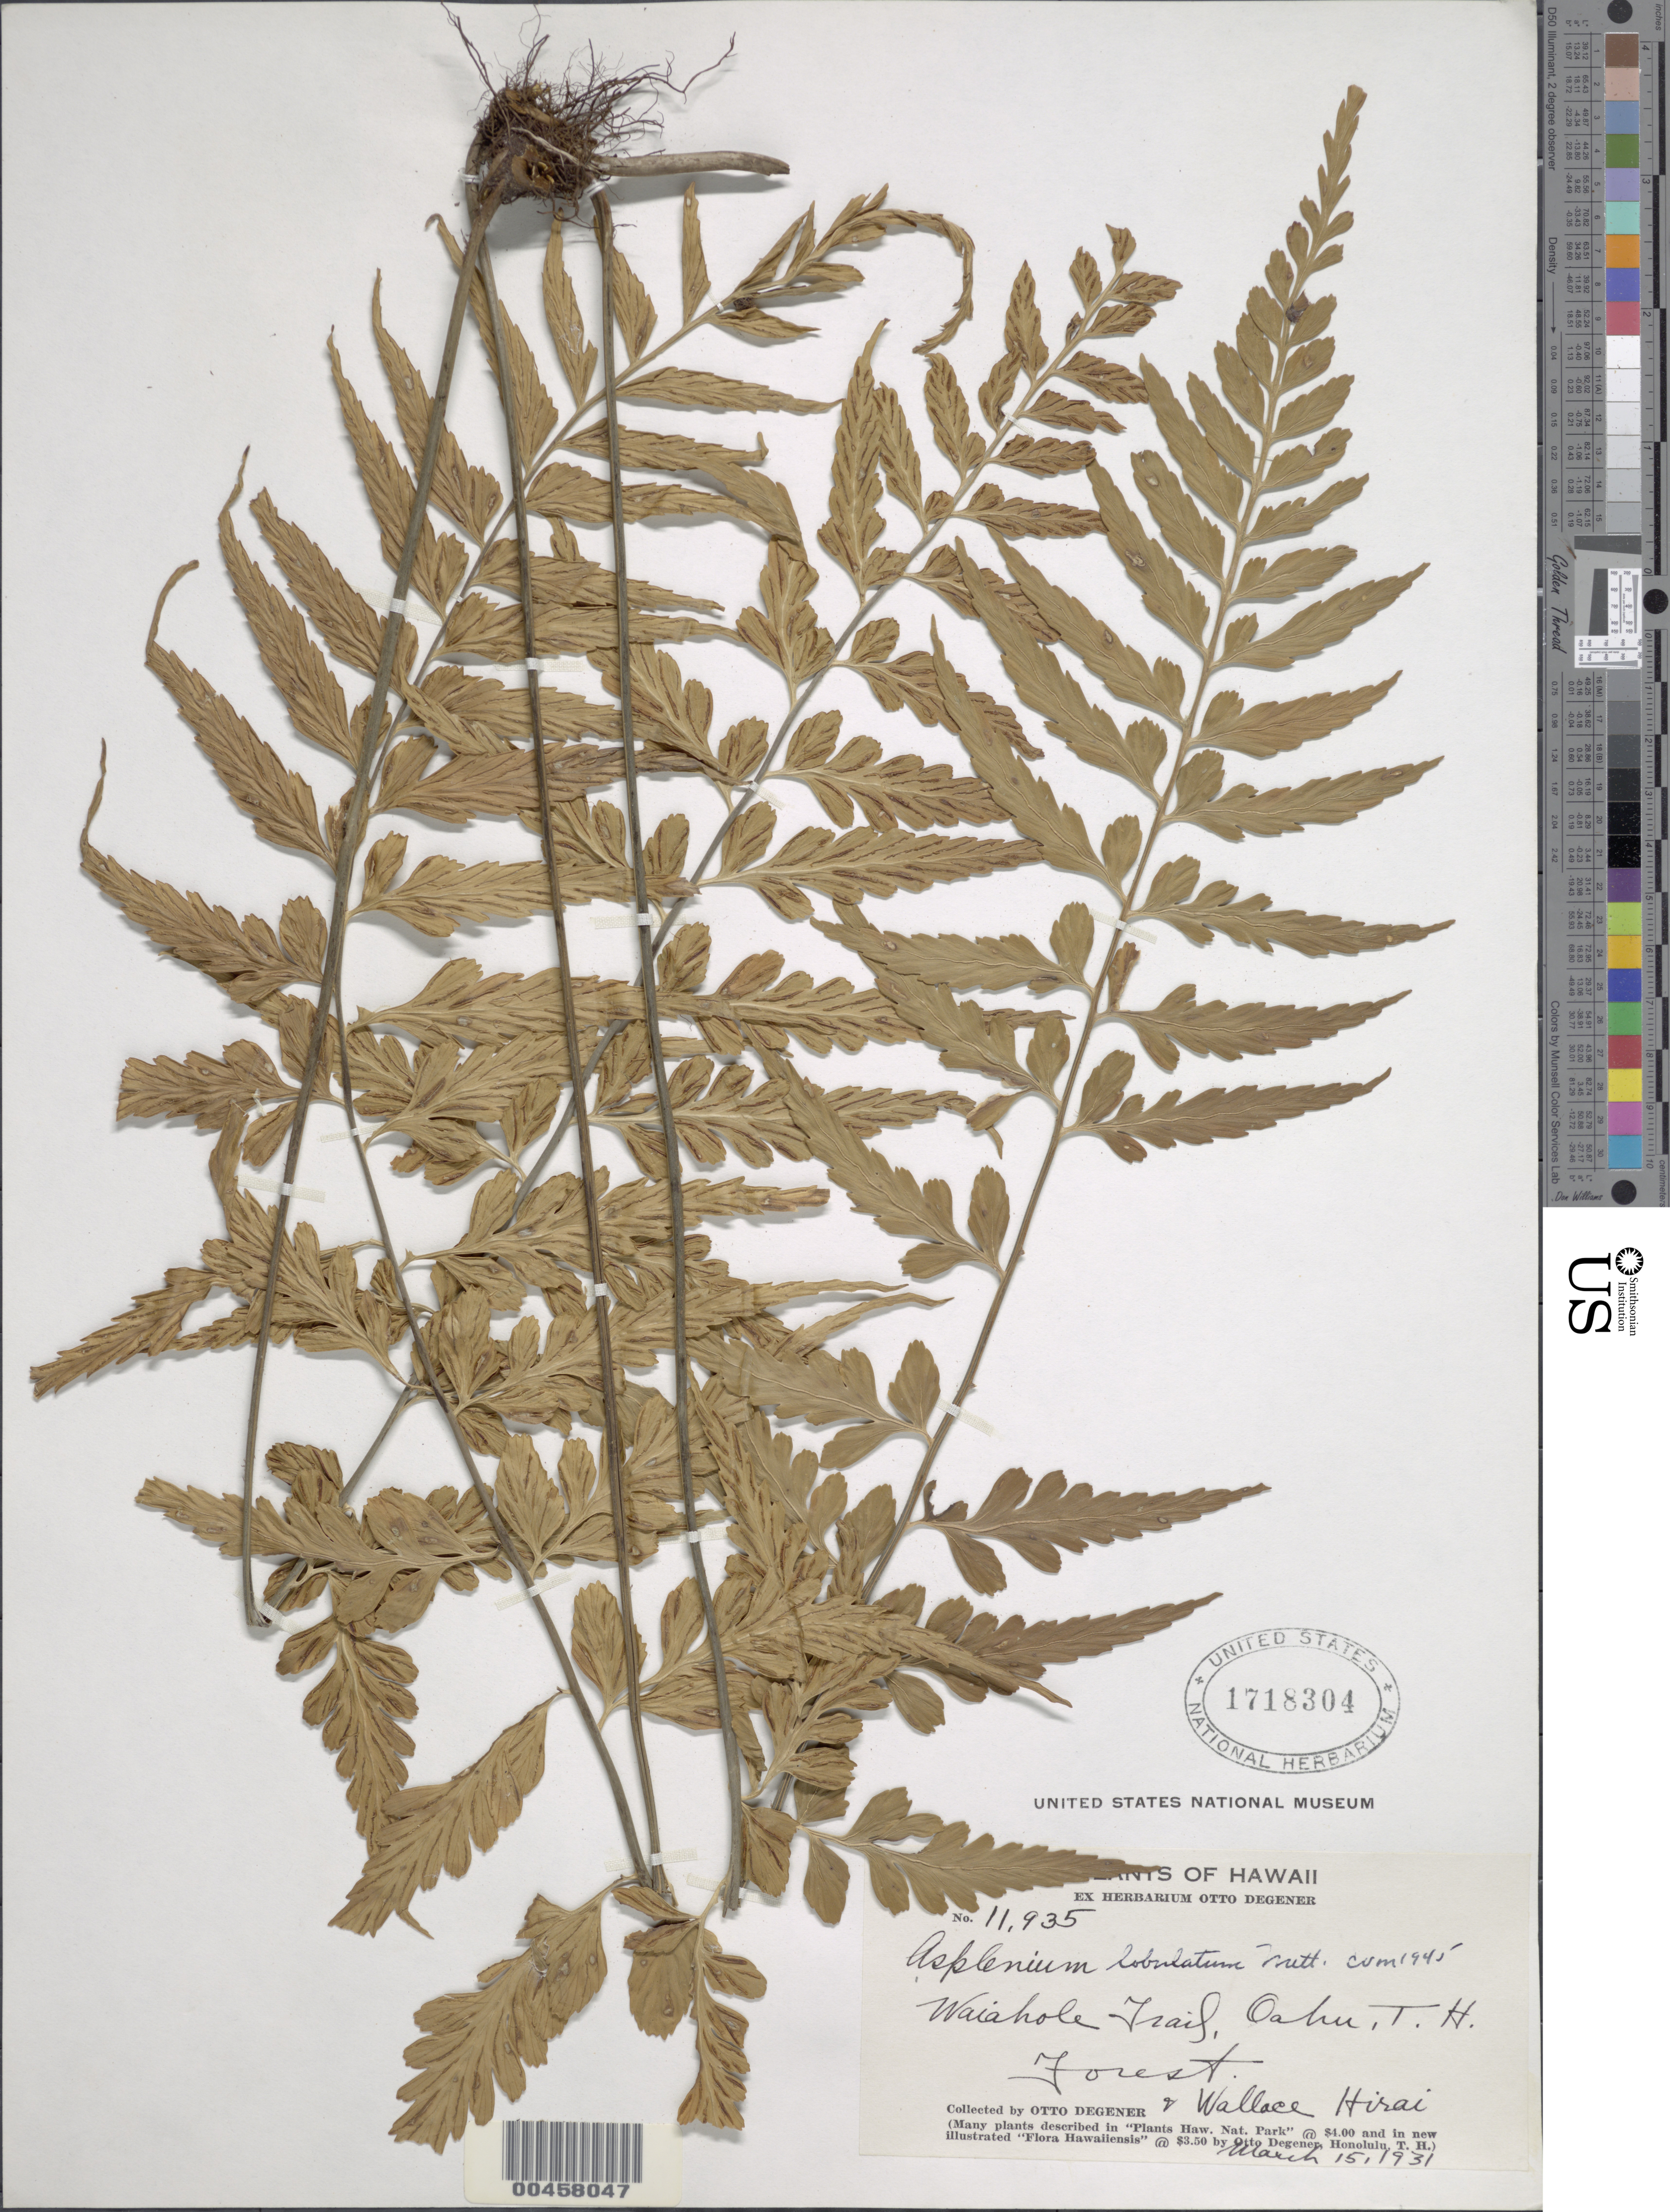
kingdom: Plantae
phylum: Tracheophyta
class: Polypodiopsida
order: Polypodiales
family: Aspleniaceae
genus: Asplenium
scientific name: Asplenium lobulatum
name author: Mett.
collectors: O. Degener & W. Hirai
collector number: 11935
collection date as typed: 15 Mar 1931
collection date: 1931-03-15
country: United States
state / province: Hawaii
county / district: Honolulu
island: Oahu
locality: Waiahole Trail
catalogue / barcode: US 1718304